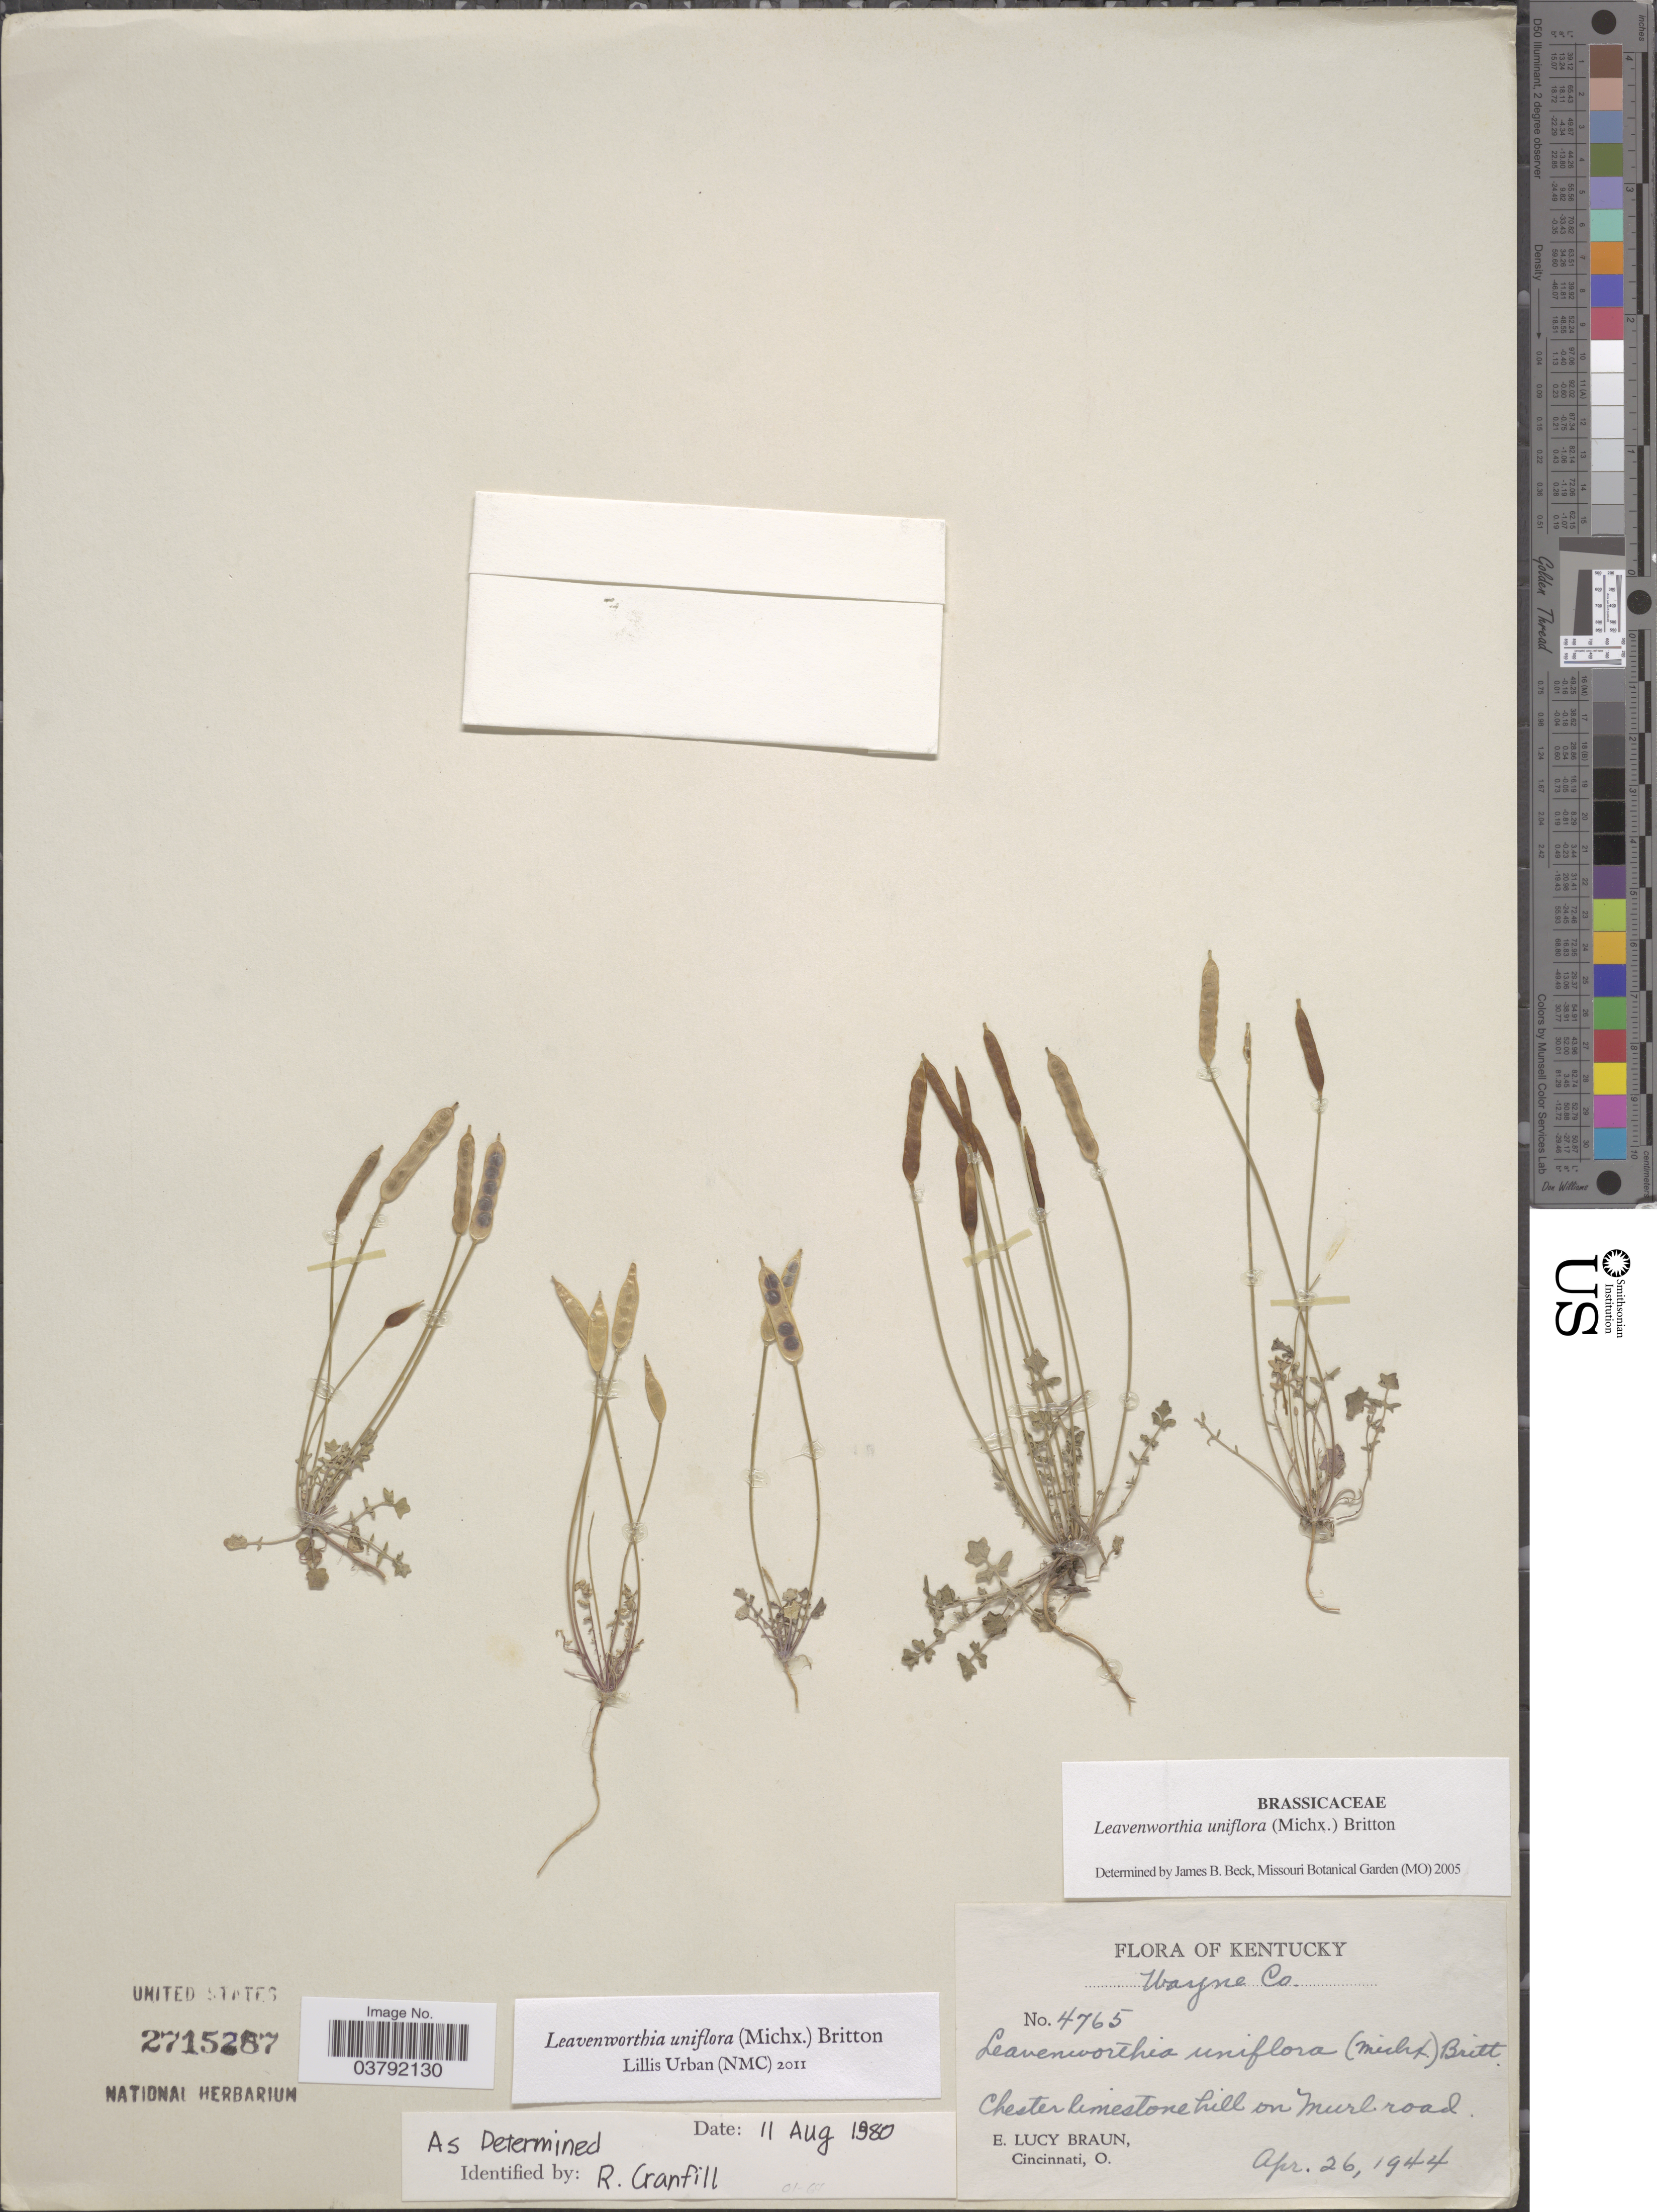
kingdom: Plantae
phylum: Tracheophyta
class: Magnoliopsida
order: Brassicales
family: Brassicaceae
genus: Leavenworthia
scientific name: Leavenworthia uniflora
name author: (Michx.) Britton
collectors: E. L. Braun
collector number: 4765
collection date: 1944-04-26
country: United States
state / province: Kentucky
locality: Wayne Co. On Murl road.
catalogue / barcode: US 2715287